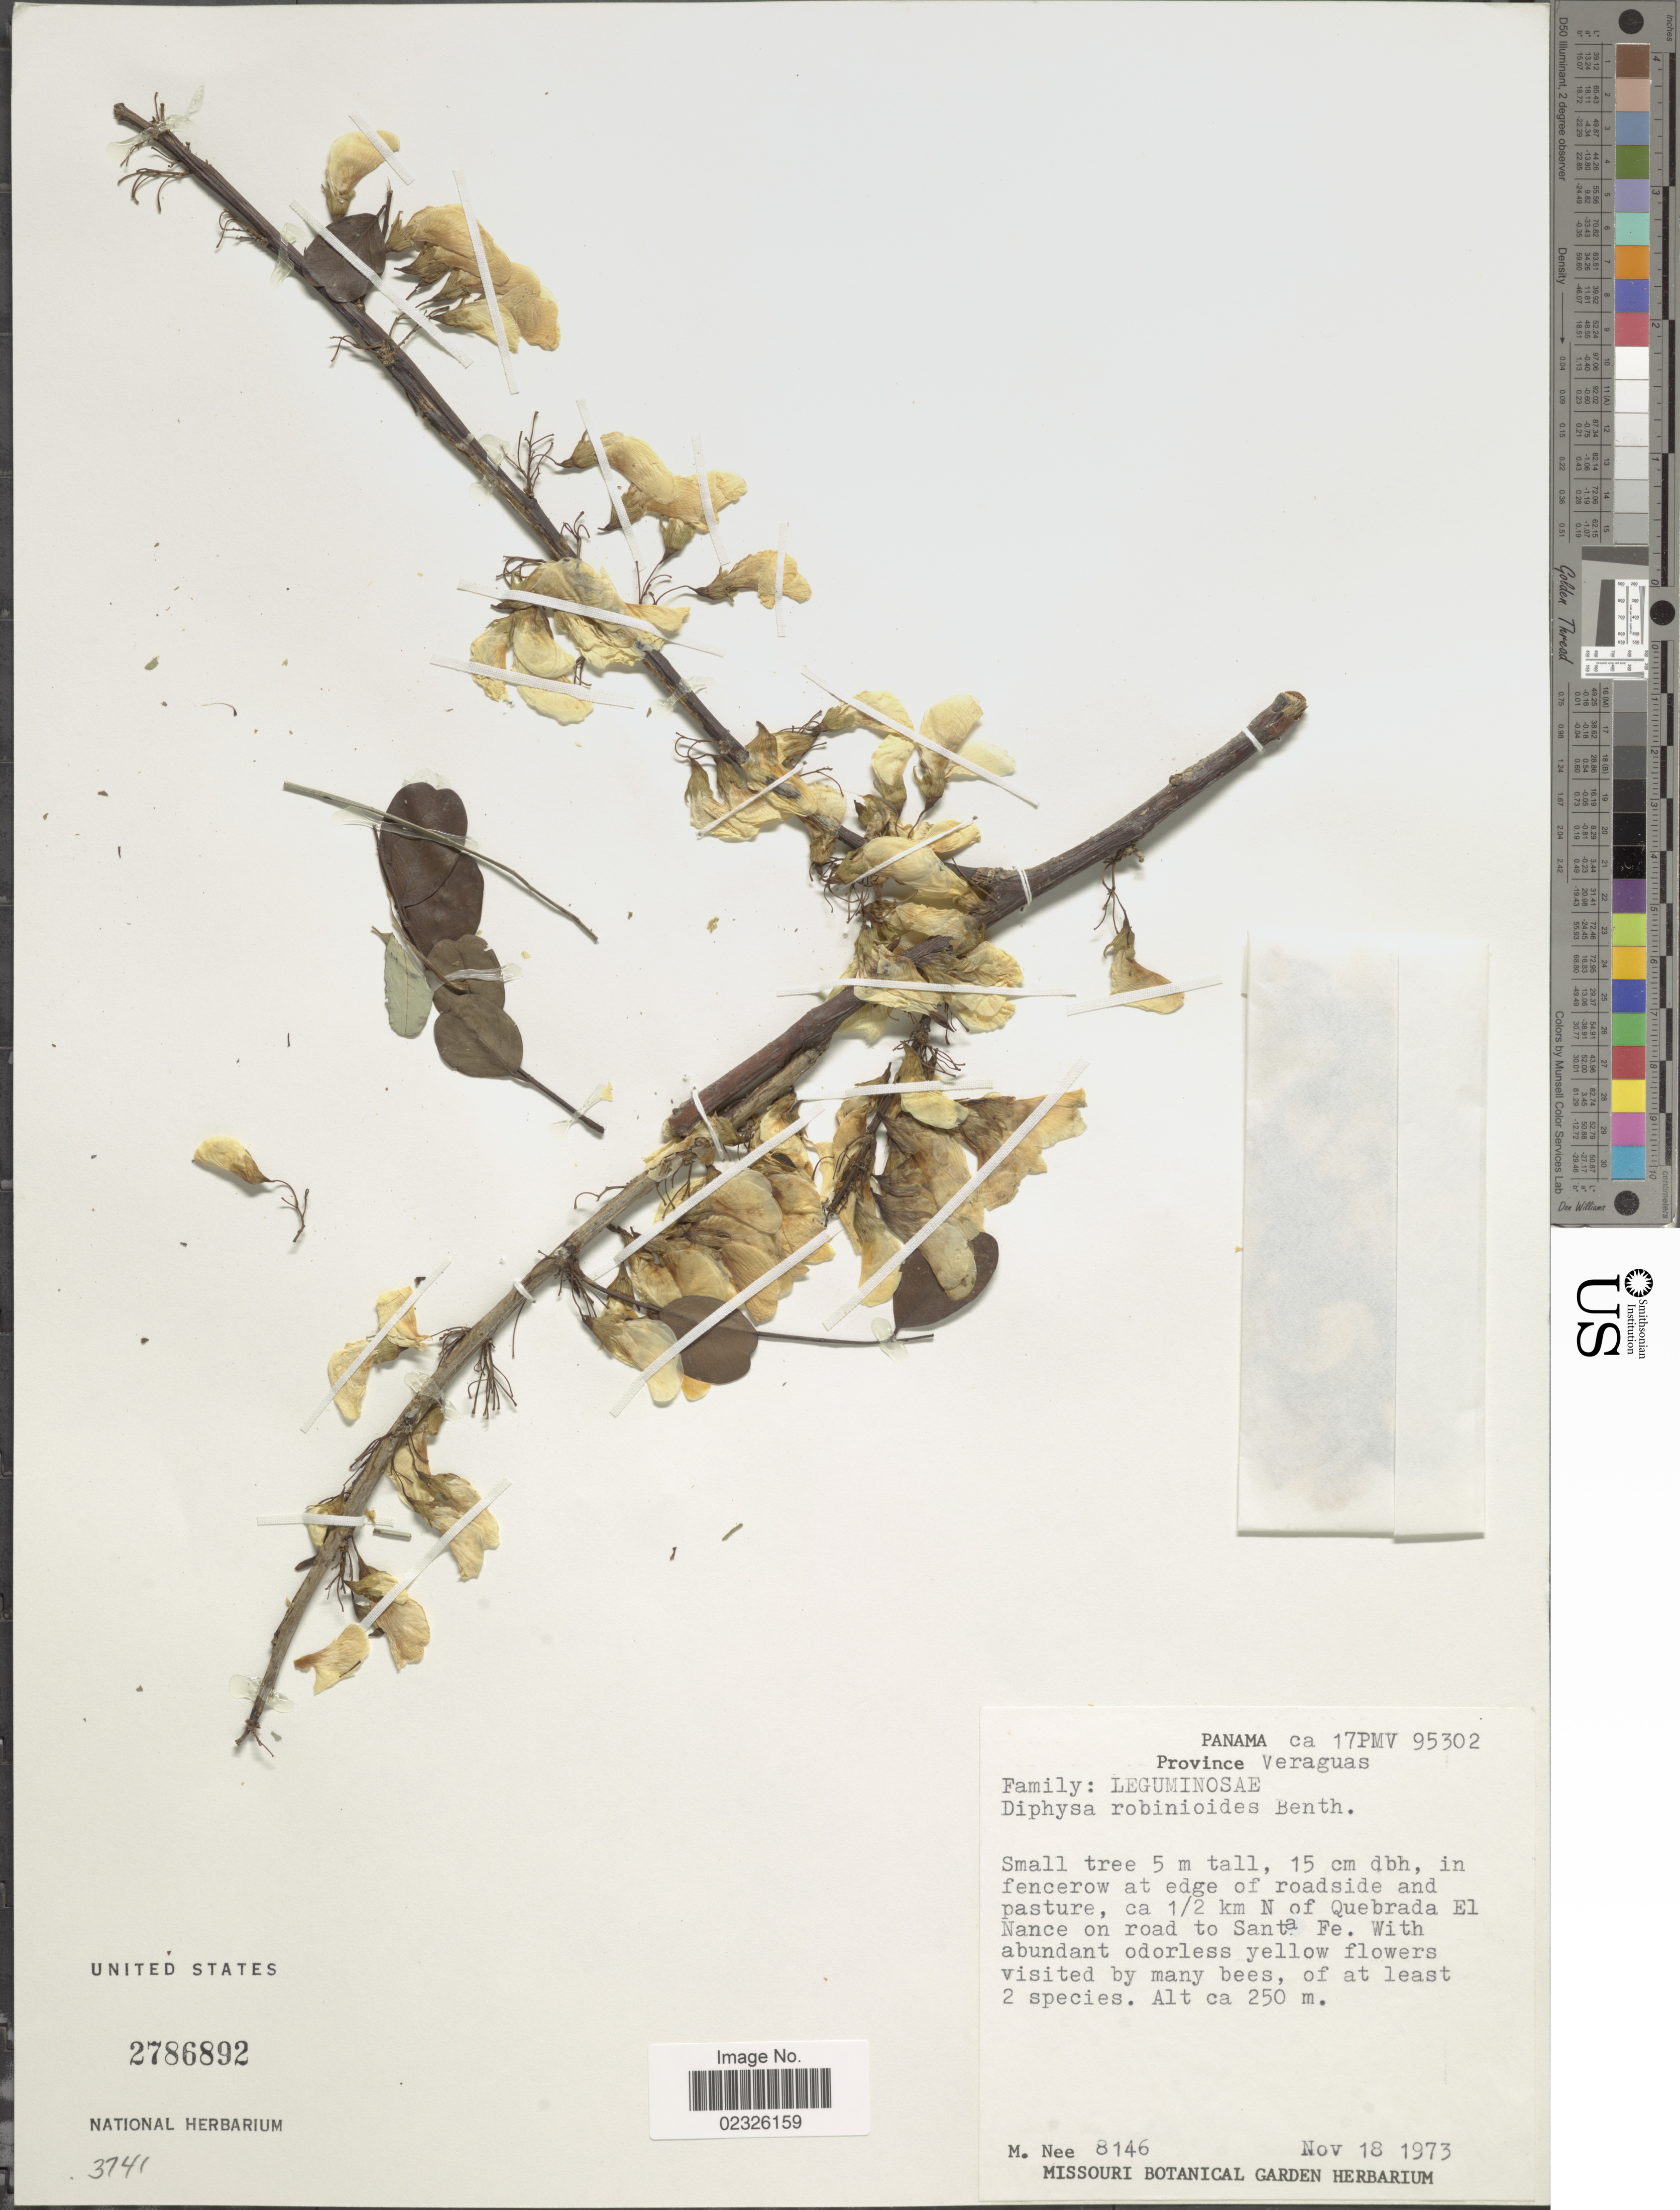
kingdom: Plantae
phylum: Tracheophyta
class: Magnoliopsida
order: Fabales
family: Fabaceae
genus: Diphysa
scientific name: Diphysa robinioides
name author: Benth.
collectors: M. Nee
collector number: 8146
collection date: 1973-11-18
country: Panama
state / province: Veraguas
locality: In fencerow at edge of roadside and pasture, ca 1/2 km N of Quebrada El Nance on road to Santa Fe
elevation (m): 250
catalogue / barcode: US 2786892